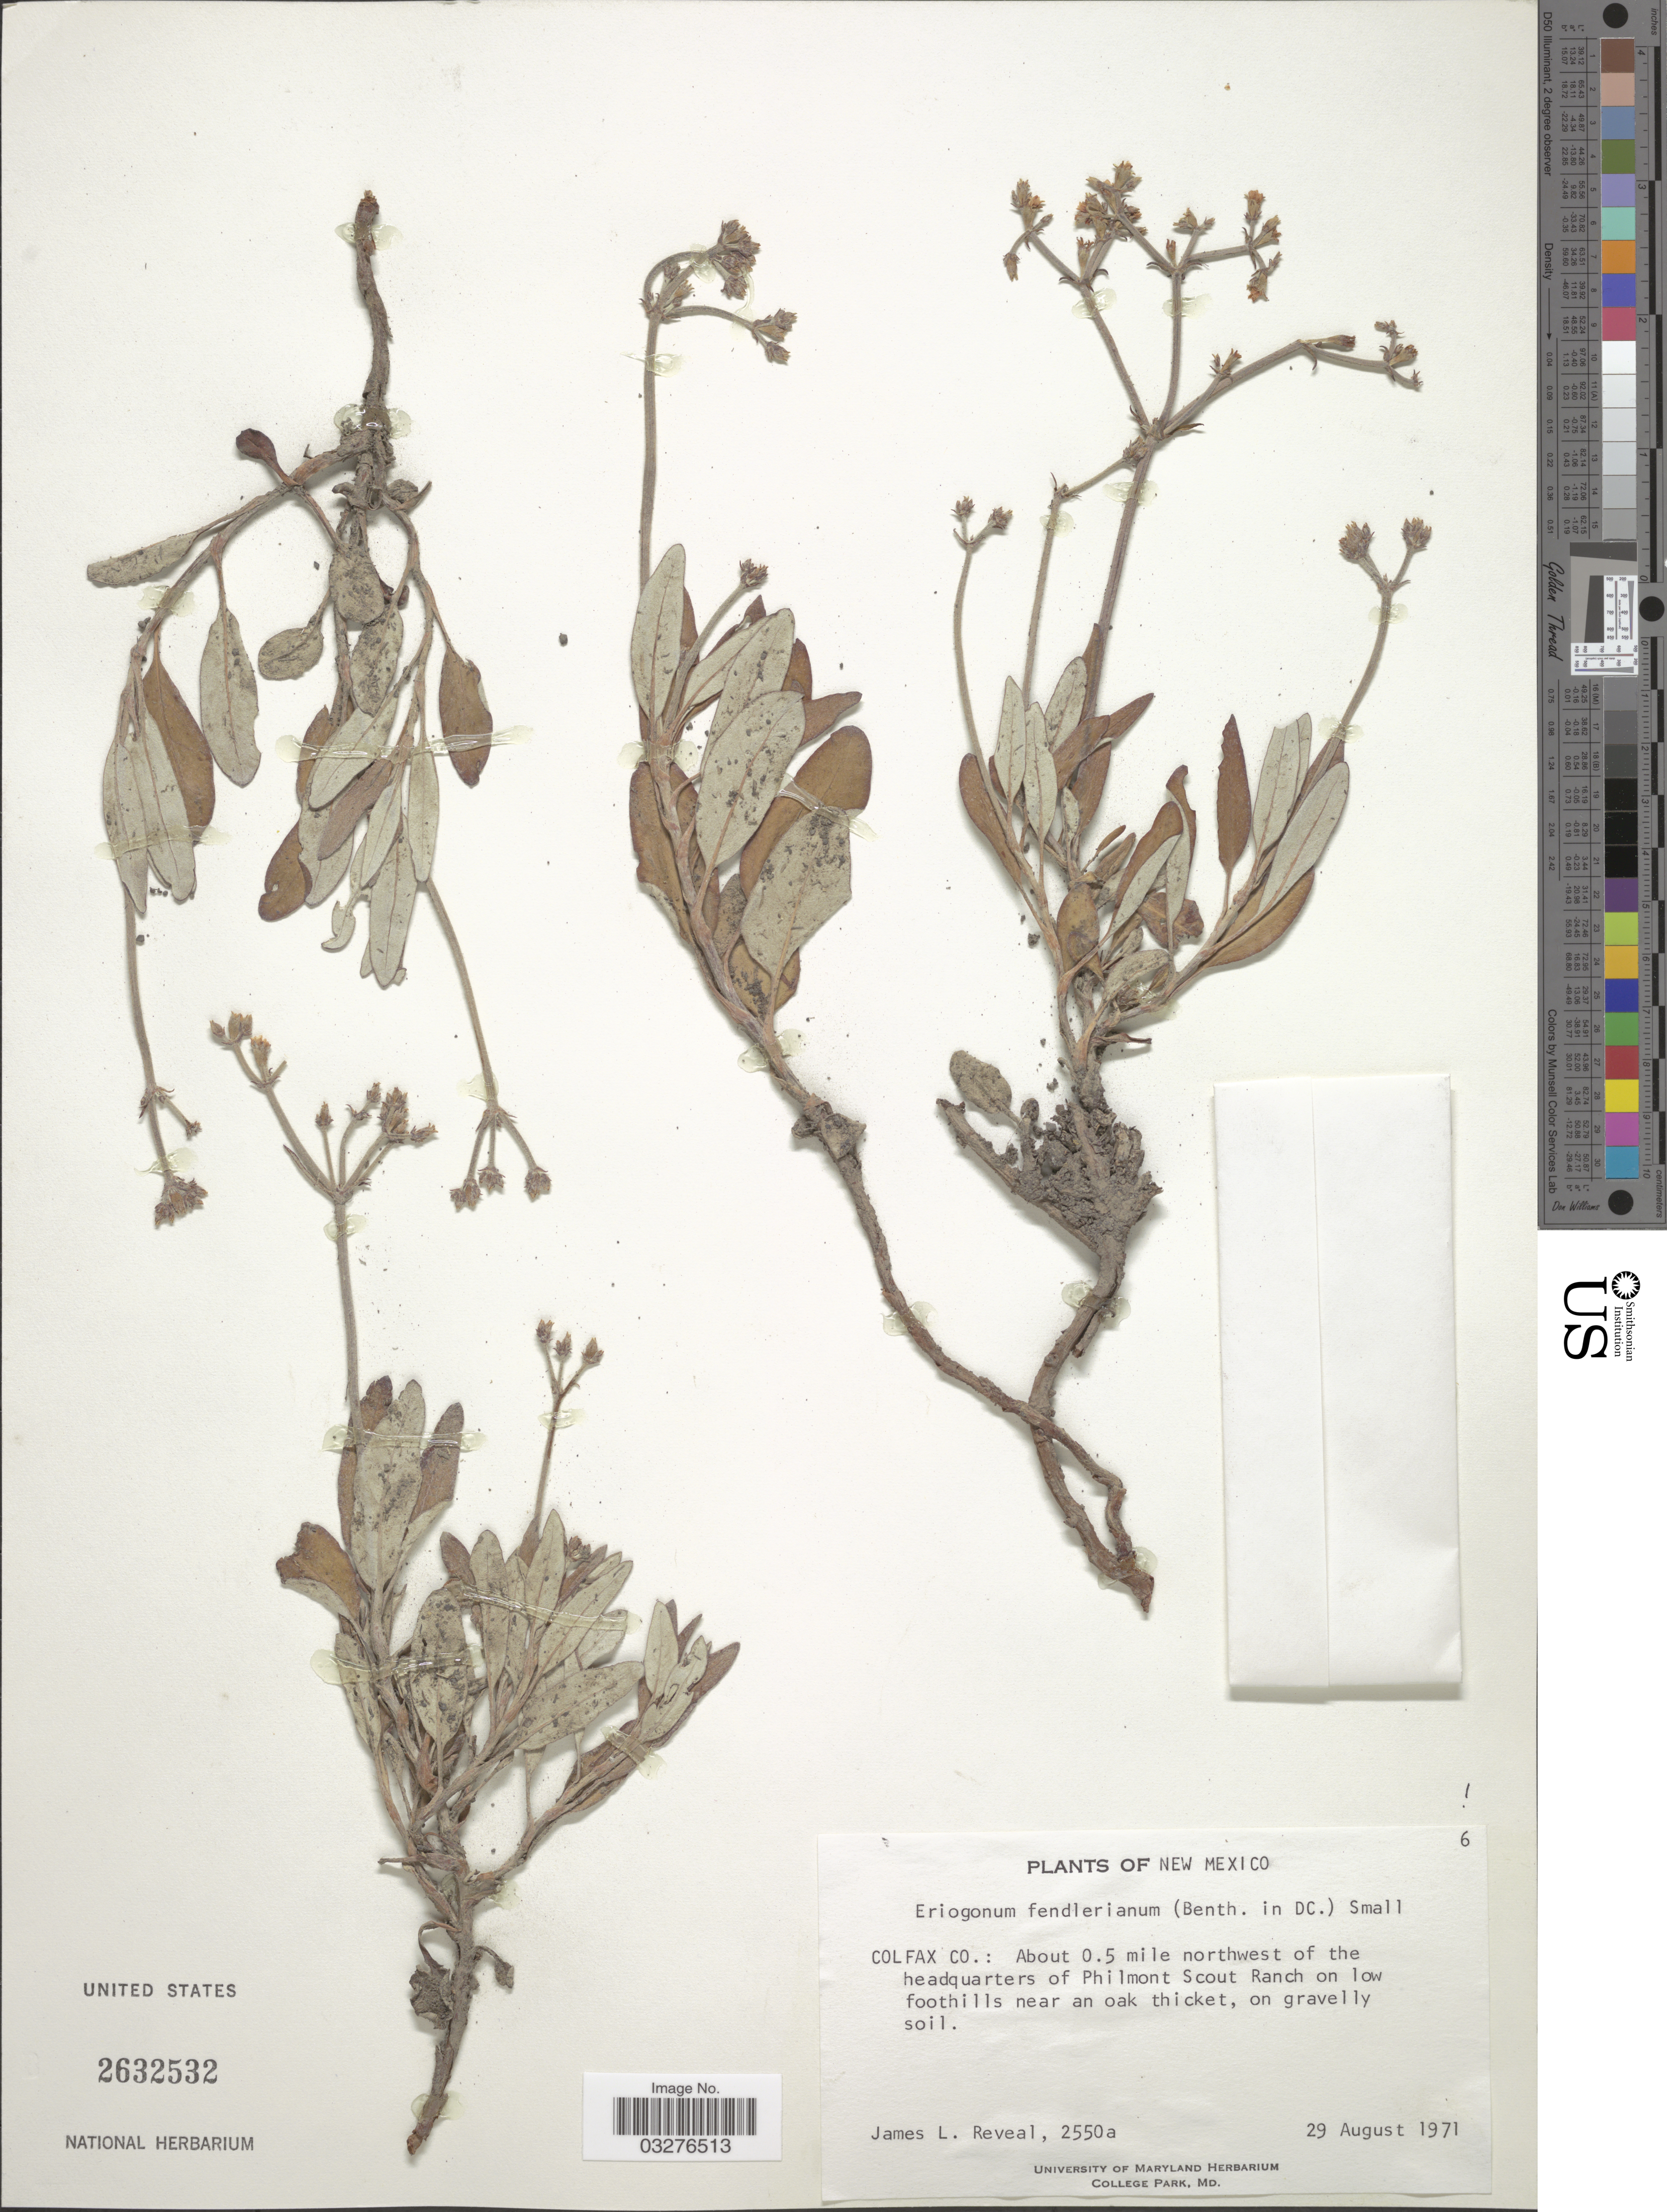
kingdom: Plantae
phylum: Tracheophyta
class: Magnoliopsida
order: Caryophyllales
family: Polygonaceae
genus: Eriogonum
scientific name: Eriogonum fendlerianum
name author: (Benth.) Small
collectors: J. L. Reveal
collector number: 2550a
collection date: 1971-08-29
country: United States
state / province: New Mexico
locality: Colfax Co.: About 0.5 mile northwest of the headquarters of Philmont Scout Ranch on low foothills near an oak thicket.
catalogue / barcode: US 2632532